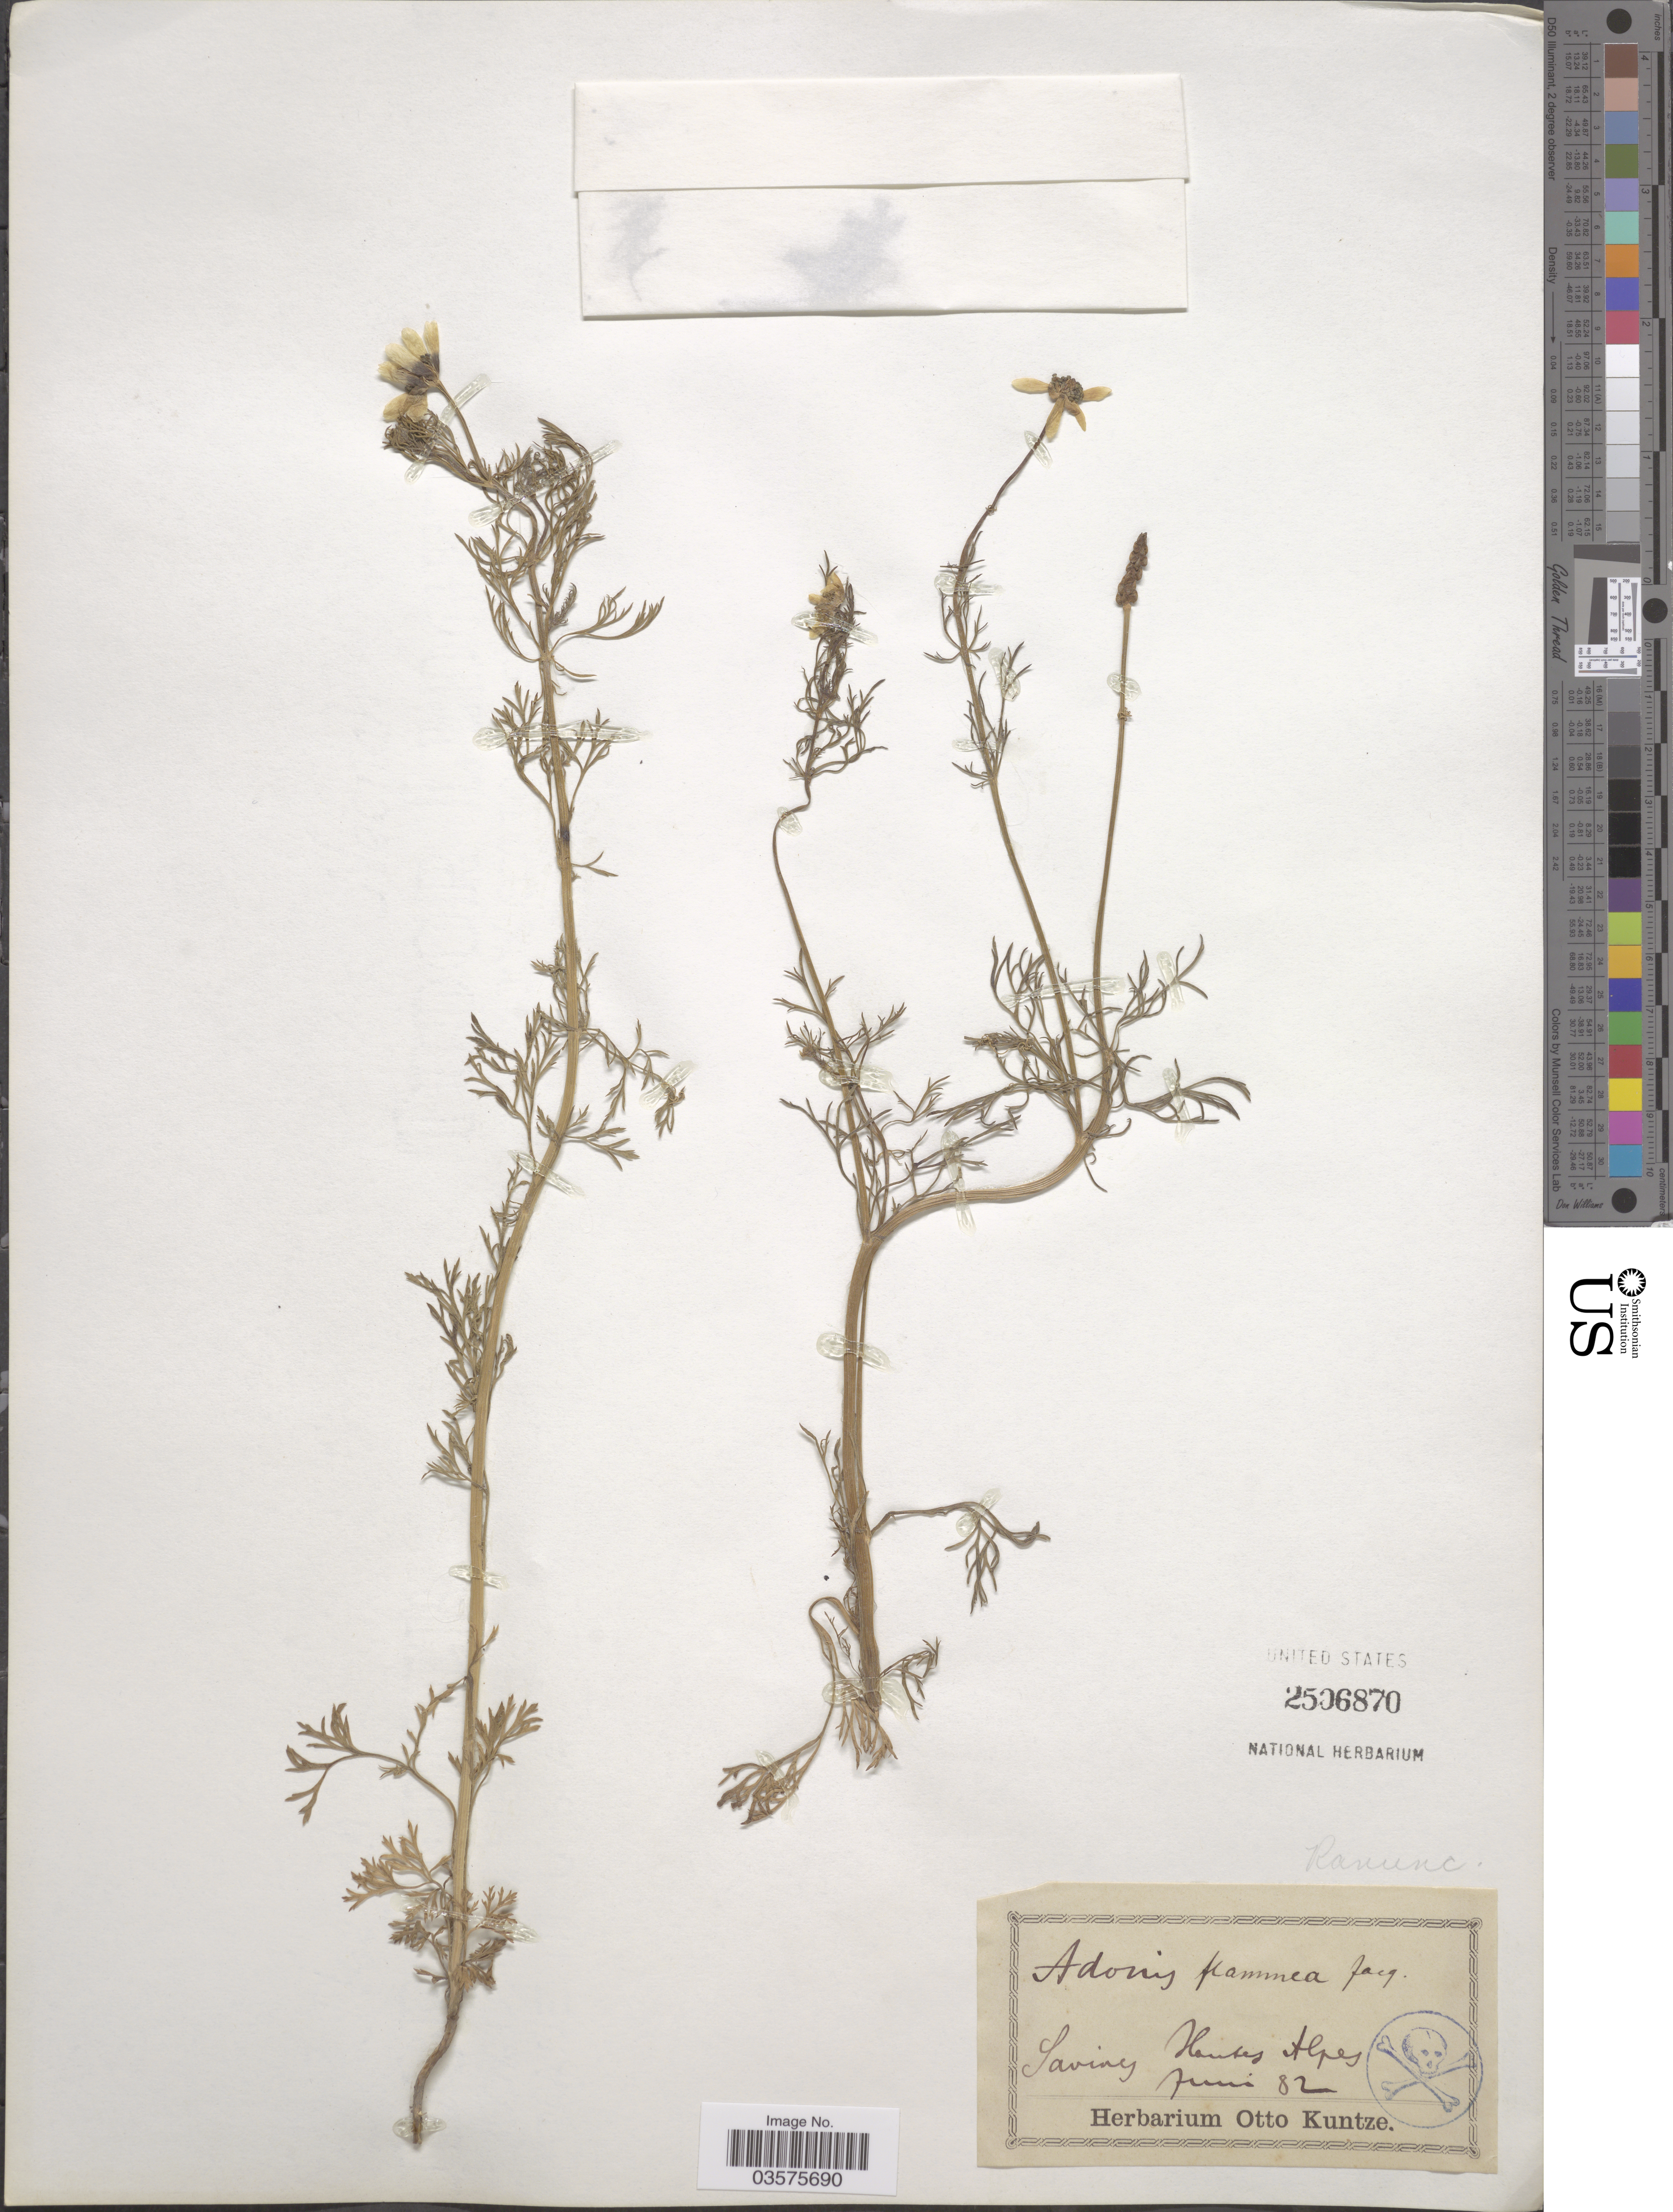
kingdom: Plantae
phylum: Tracheophyta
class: Magnoliopsida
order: Ranunculales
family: Ranunculaceae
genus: Adonis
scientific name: Adonis flammea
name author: Jacq.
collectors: ex herb. Otto Kuntze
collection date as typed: Transcribed d/m/y: /6/82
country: France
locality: Saviny [interpreted]. Hautes Alpes.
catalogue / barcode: US 2506870